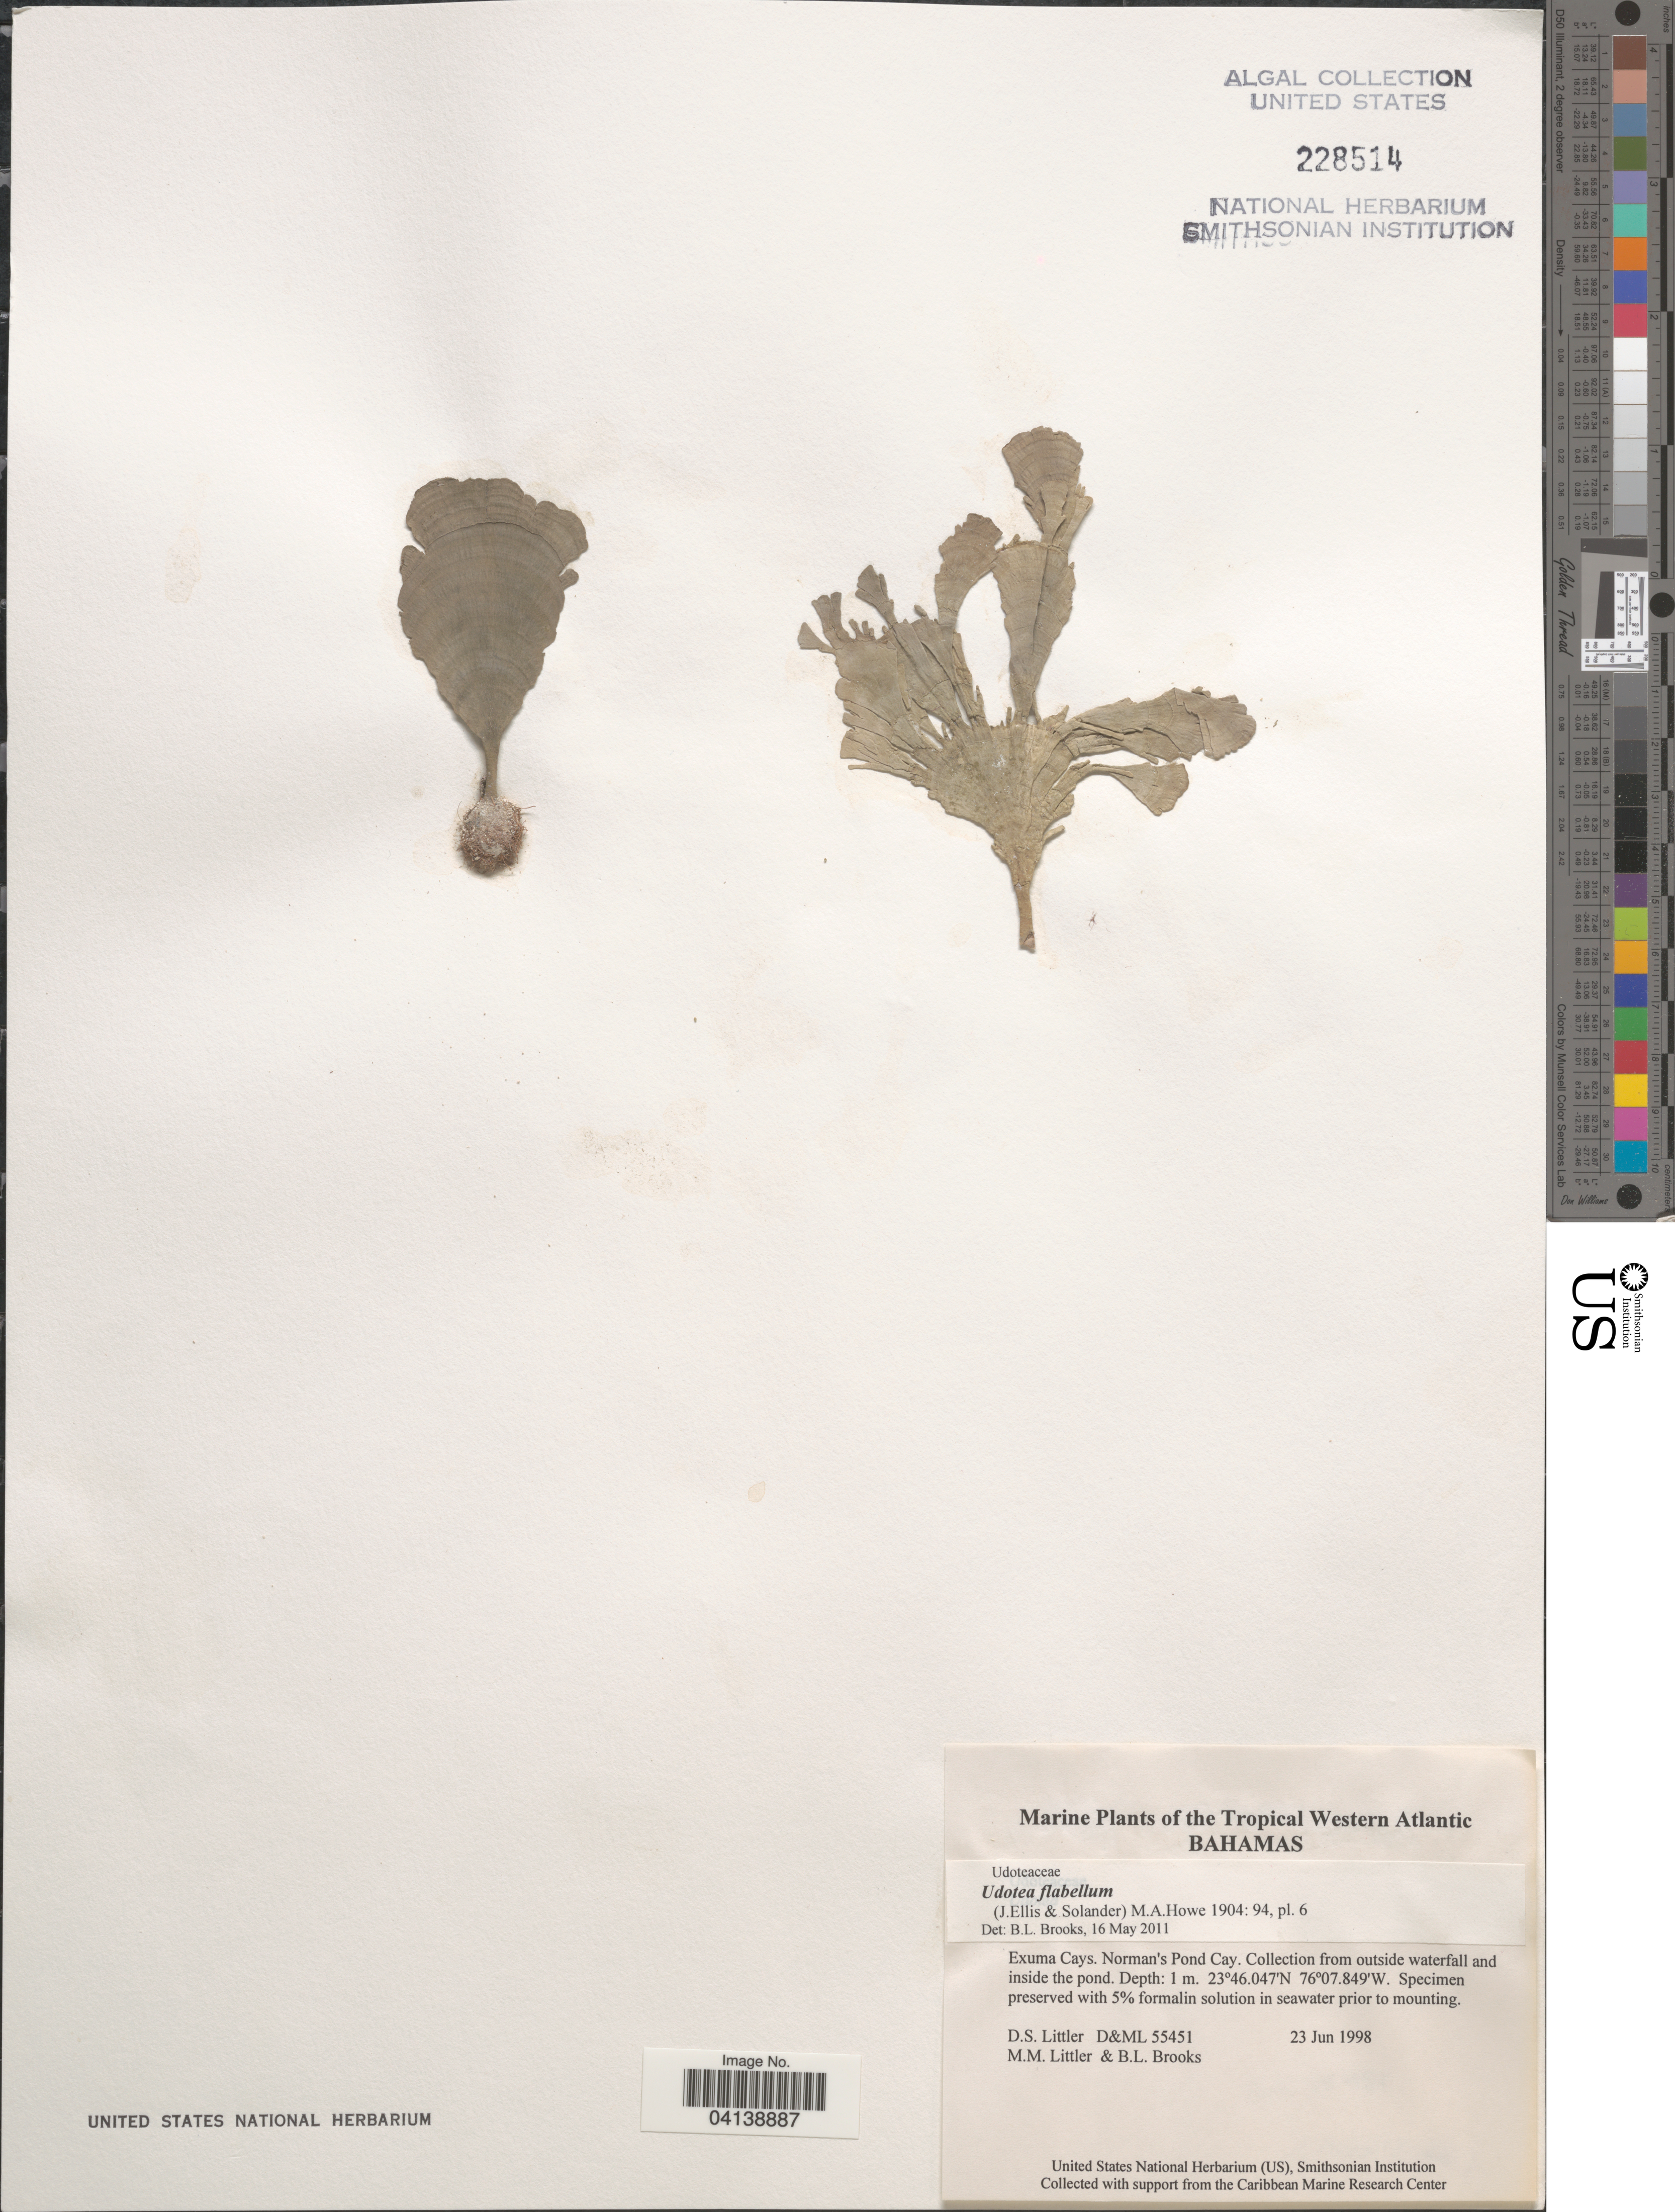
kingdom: Plantae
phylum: Chlorophyta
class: Ulvophyceae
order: Bryopsidales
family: Udoteaceae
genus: Udotea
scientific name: Udotea flabellum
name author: (J. Ellis & Sol.) M. Howe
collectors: D. S. Littler & B. Brooks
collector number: D&ML55451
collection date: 1998-06-23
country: Bahamas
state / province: Exuma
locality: The Tropical Western Atlantic. Exuma Cays. Norman's Pond Cay. Collection from outside waterfall and inside the pond.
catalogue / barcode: US 228514